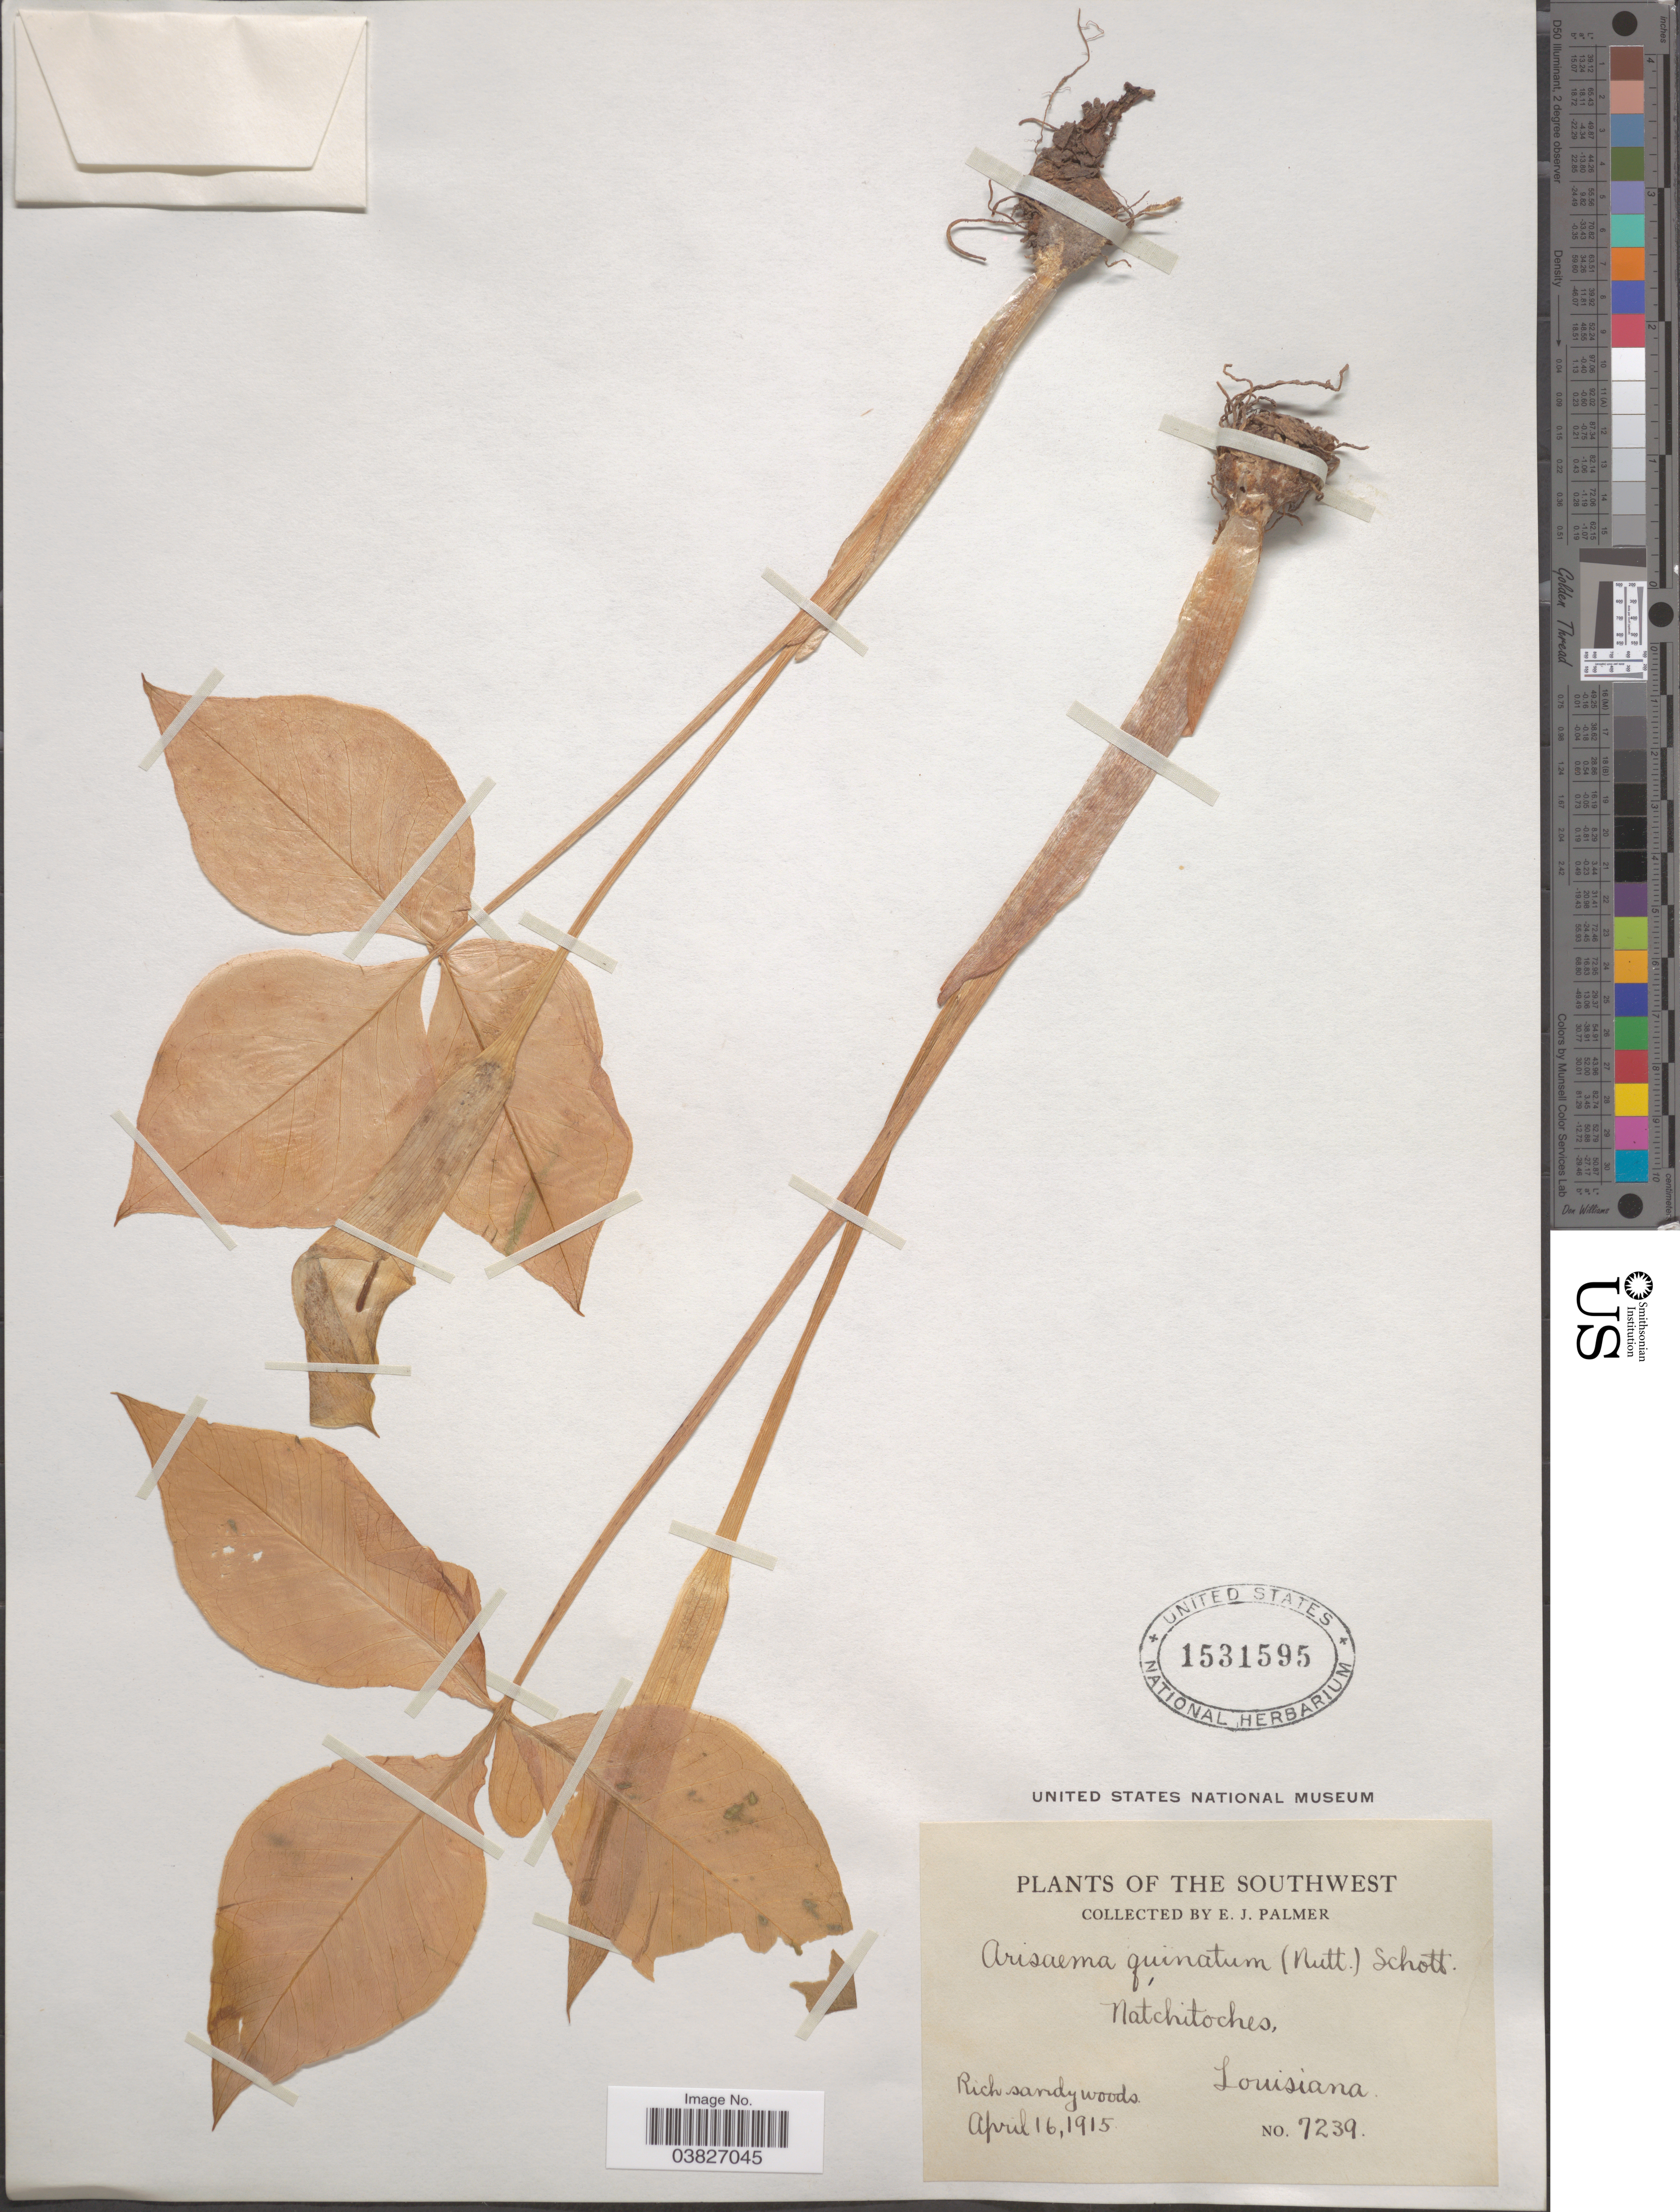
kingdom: Plantae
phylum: Tracheophyta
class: Liliopsida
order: Alismatales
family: Araceae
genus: Arisaema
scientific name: Arisaema quinatum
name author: (Nutt.) Schott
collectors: E. J. Palmer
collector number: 7239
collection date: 1915-04-16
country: United States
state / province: Louisiana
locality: The Southwest. Natchitoches.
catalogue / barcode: US 1531595